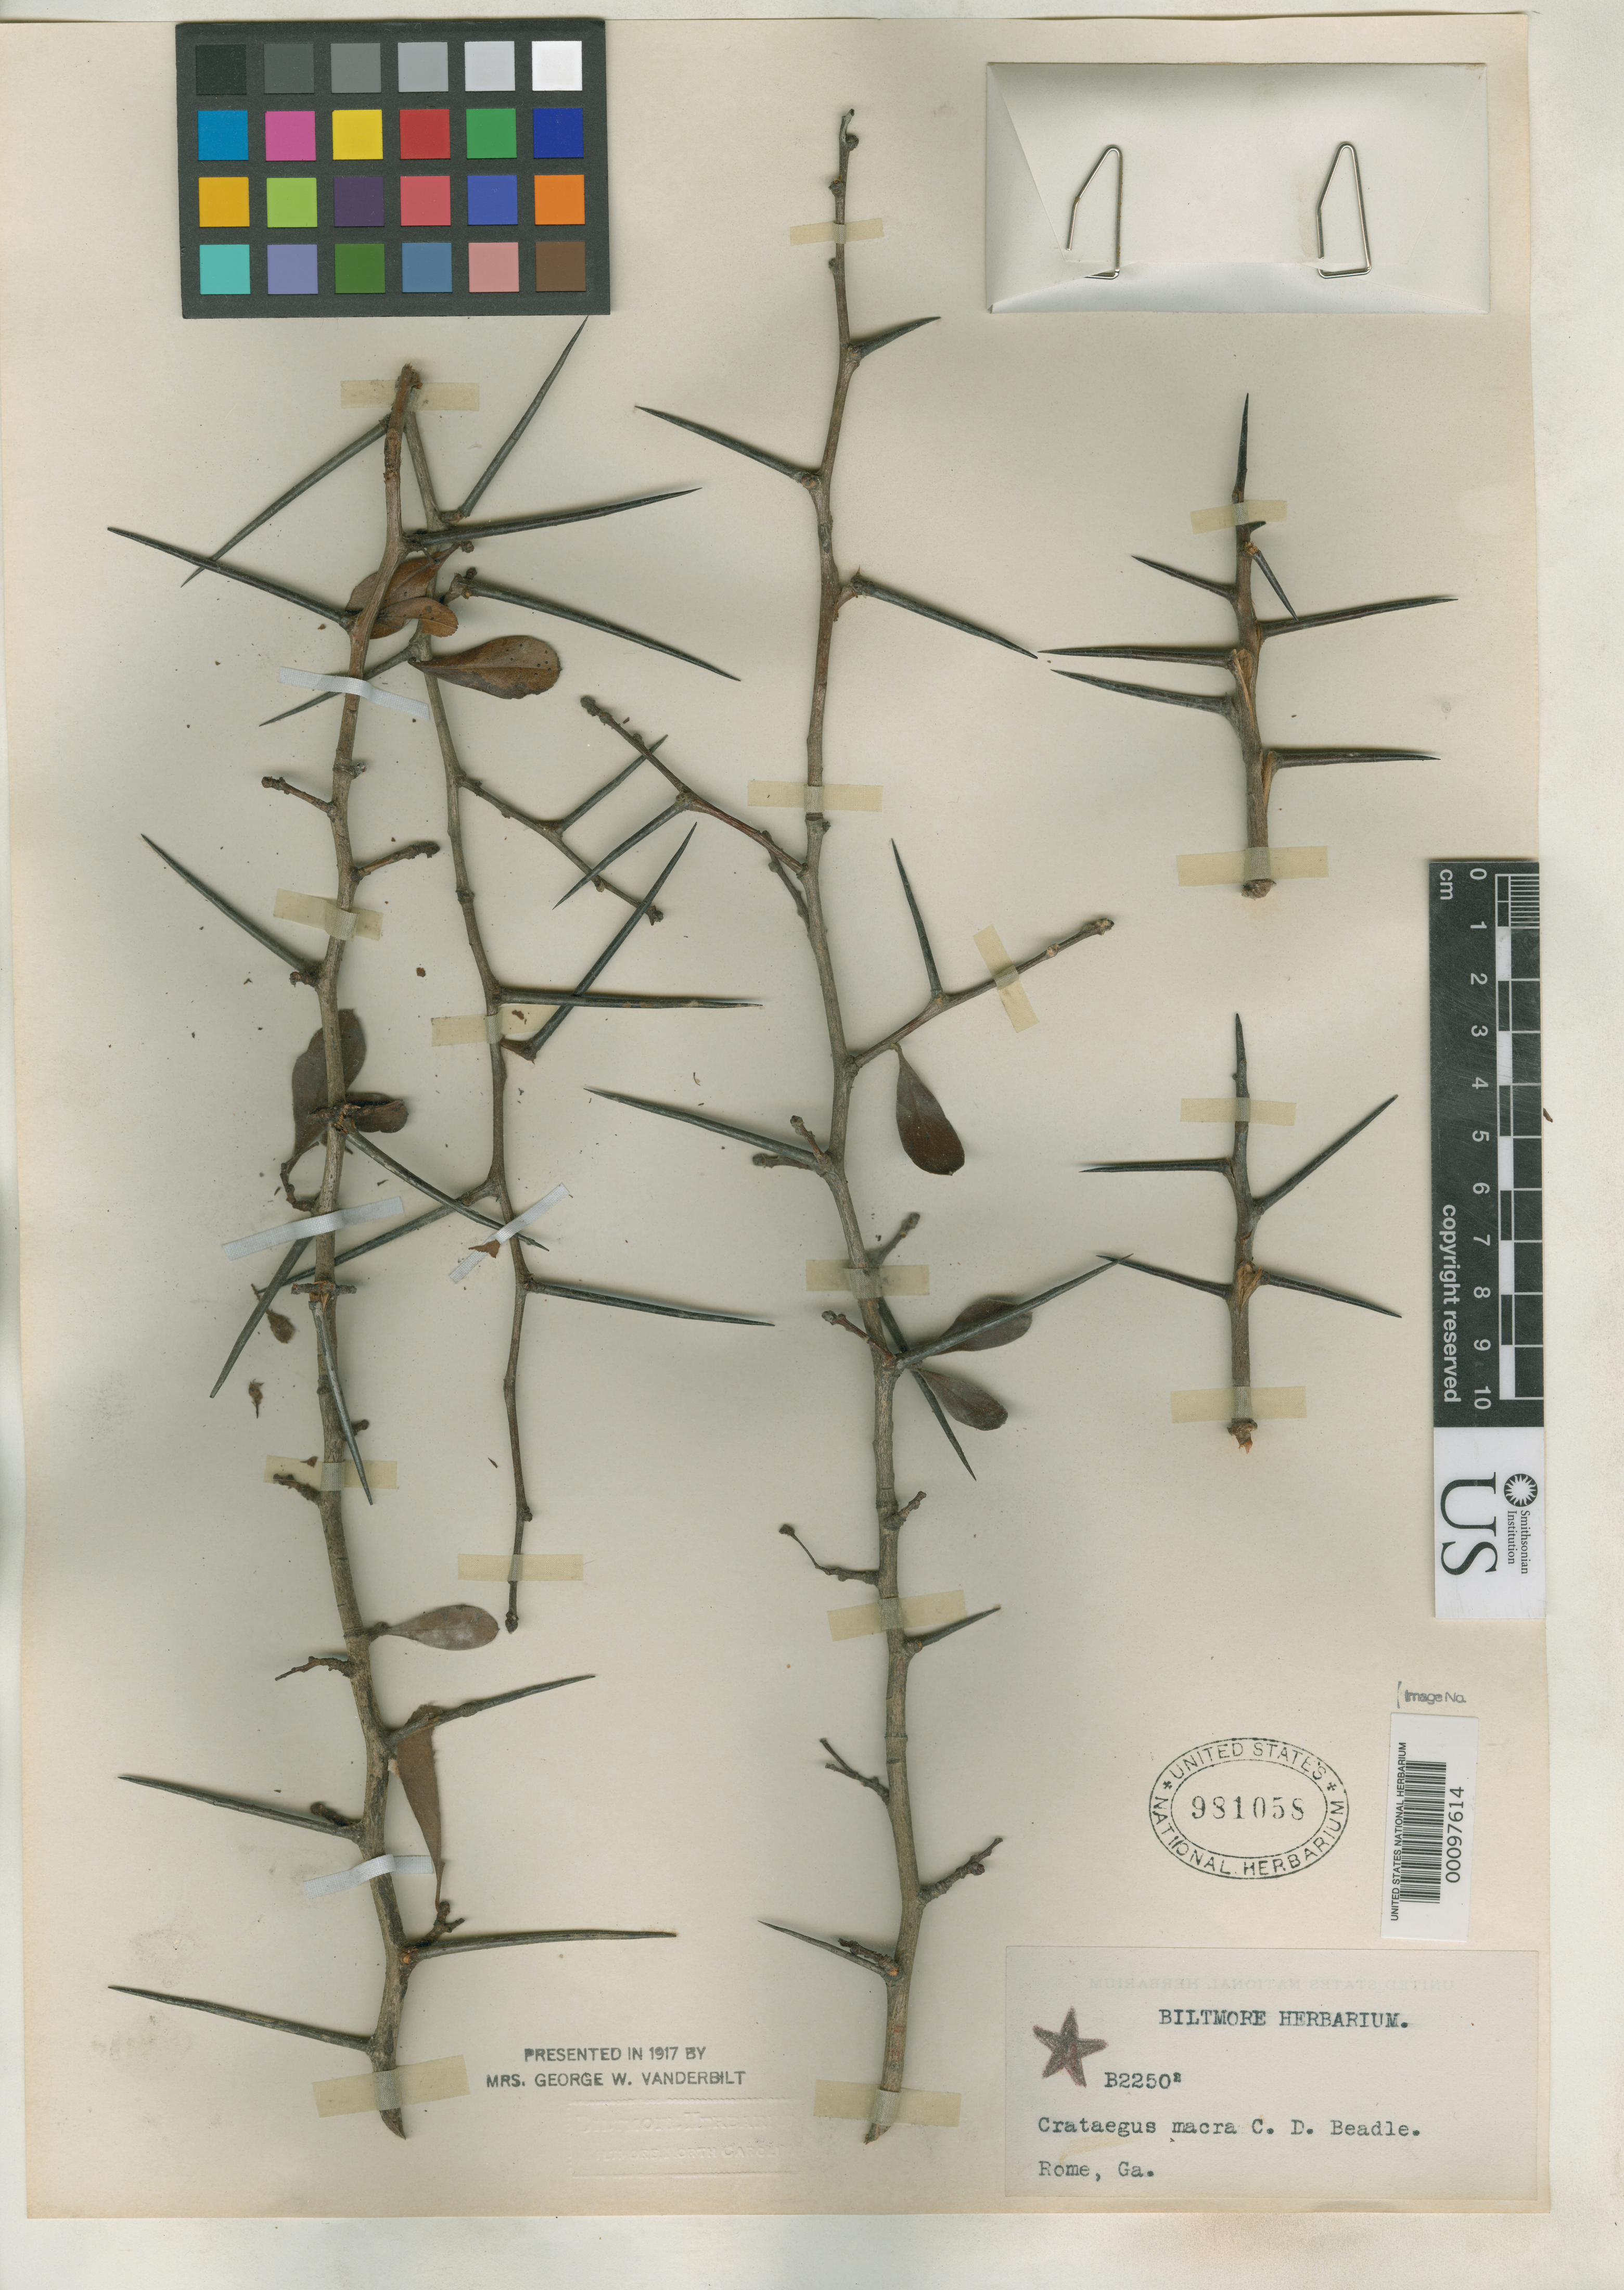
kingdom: Plantae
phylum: Tracheophyta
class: Magnoliopsida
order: Rosales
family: Rosaceae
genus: Crataegus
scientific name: Crataegus macra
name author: Beadle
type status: Syntype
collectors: ex herb. Biltmore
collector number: B 2250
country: United States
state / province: Georgia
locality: Rome.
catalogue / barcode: US 981058